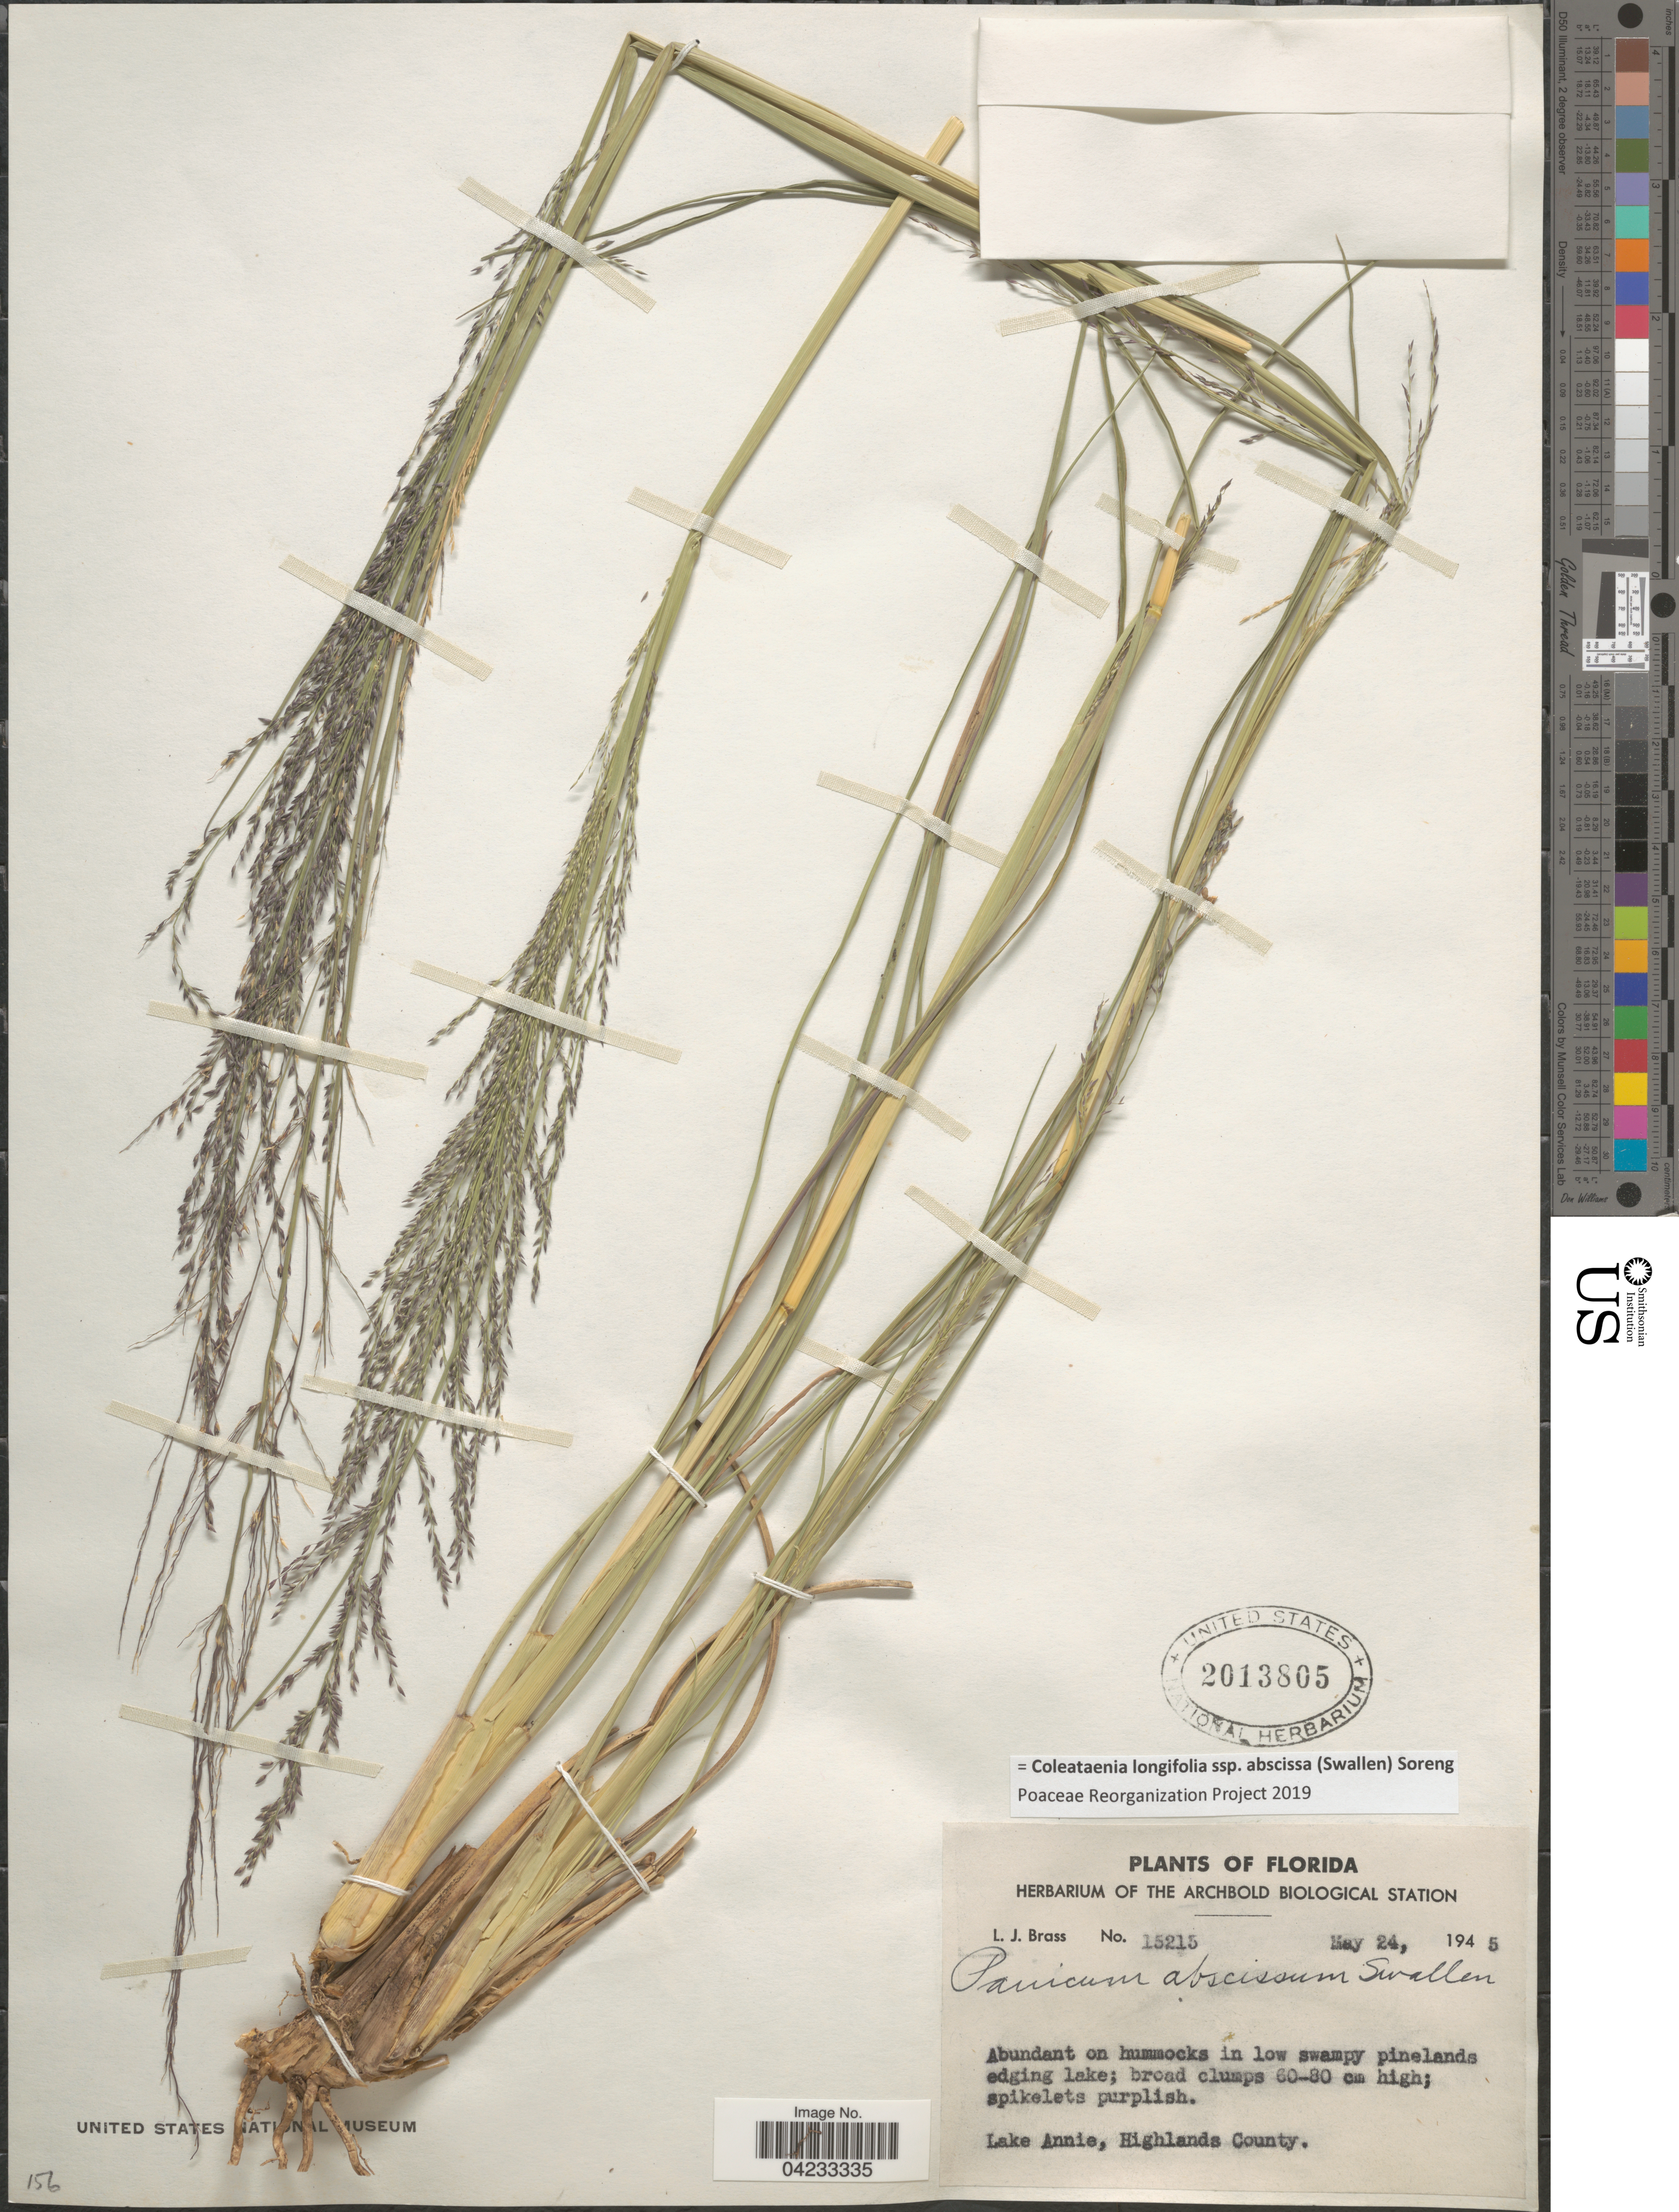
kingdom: Plantae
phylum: Tracheophyta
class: Liliopsida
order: Poales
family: Poaceae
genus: Coleataenia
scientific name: Coleataenia longifolia subsp. abscissa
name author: (Swallen) Soreng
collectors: L. J. Brass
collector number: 15215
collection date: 1945-05-24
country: United States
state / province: Florida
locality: Abundant on hummocks in low swampy pinelands edging lake. Lake Annie, Highlands County.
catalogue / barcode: US 2013805